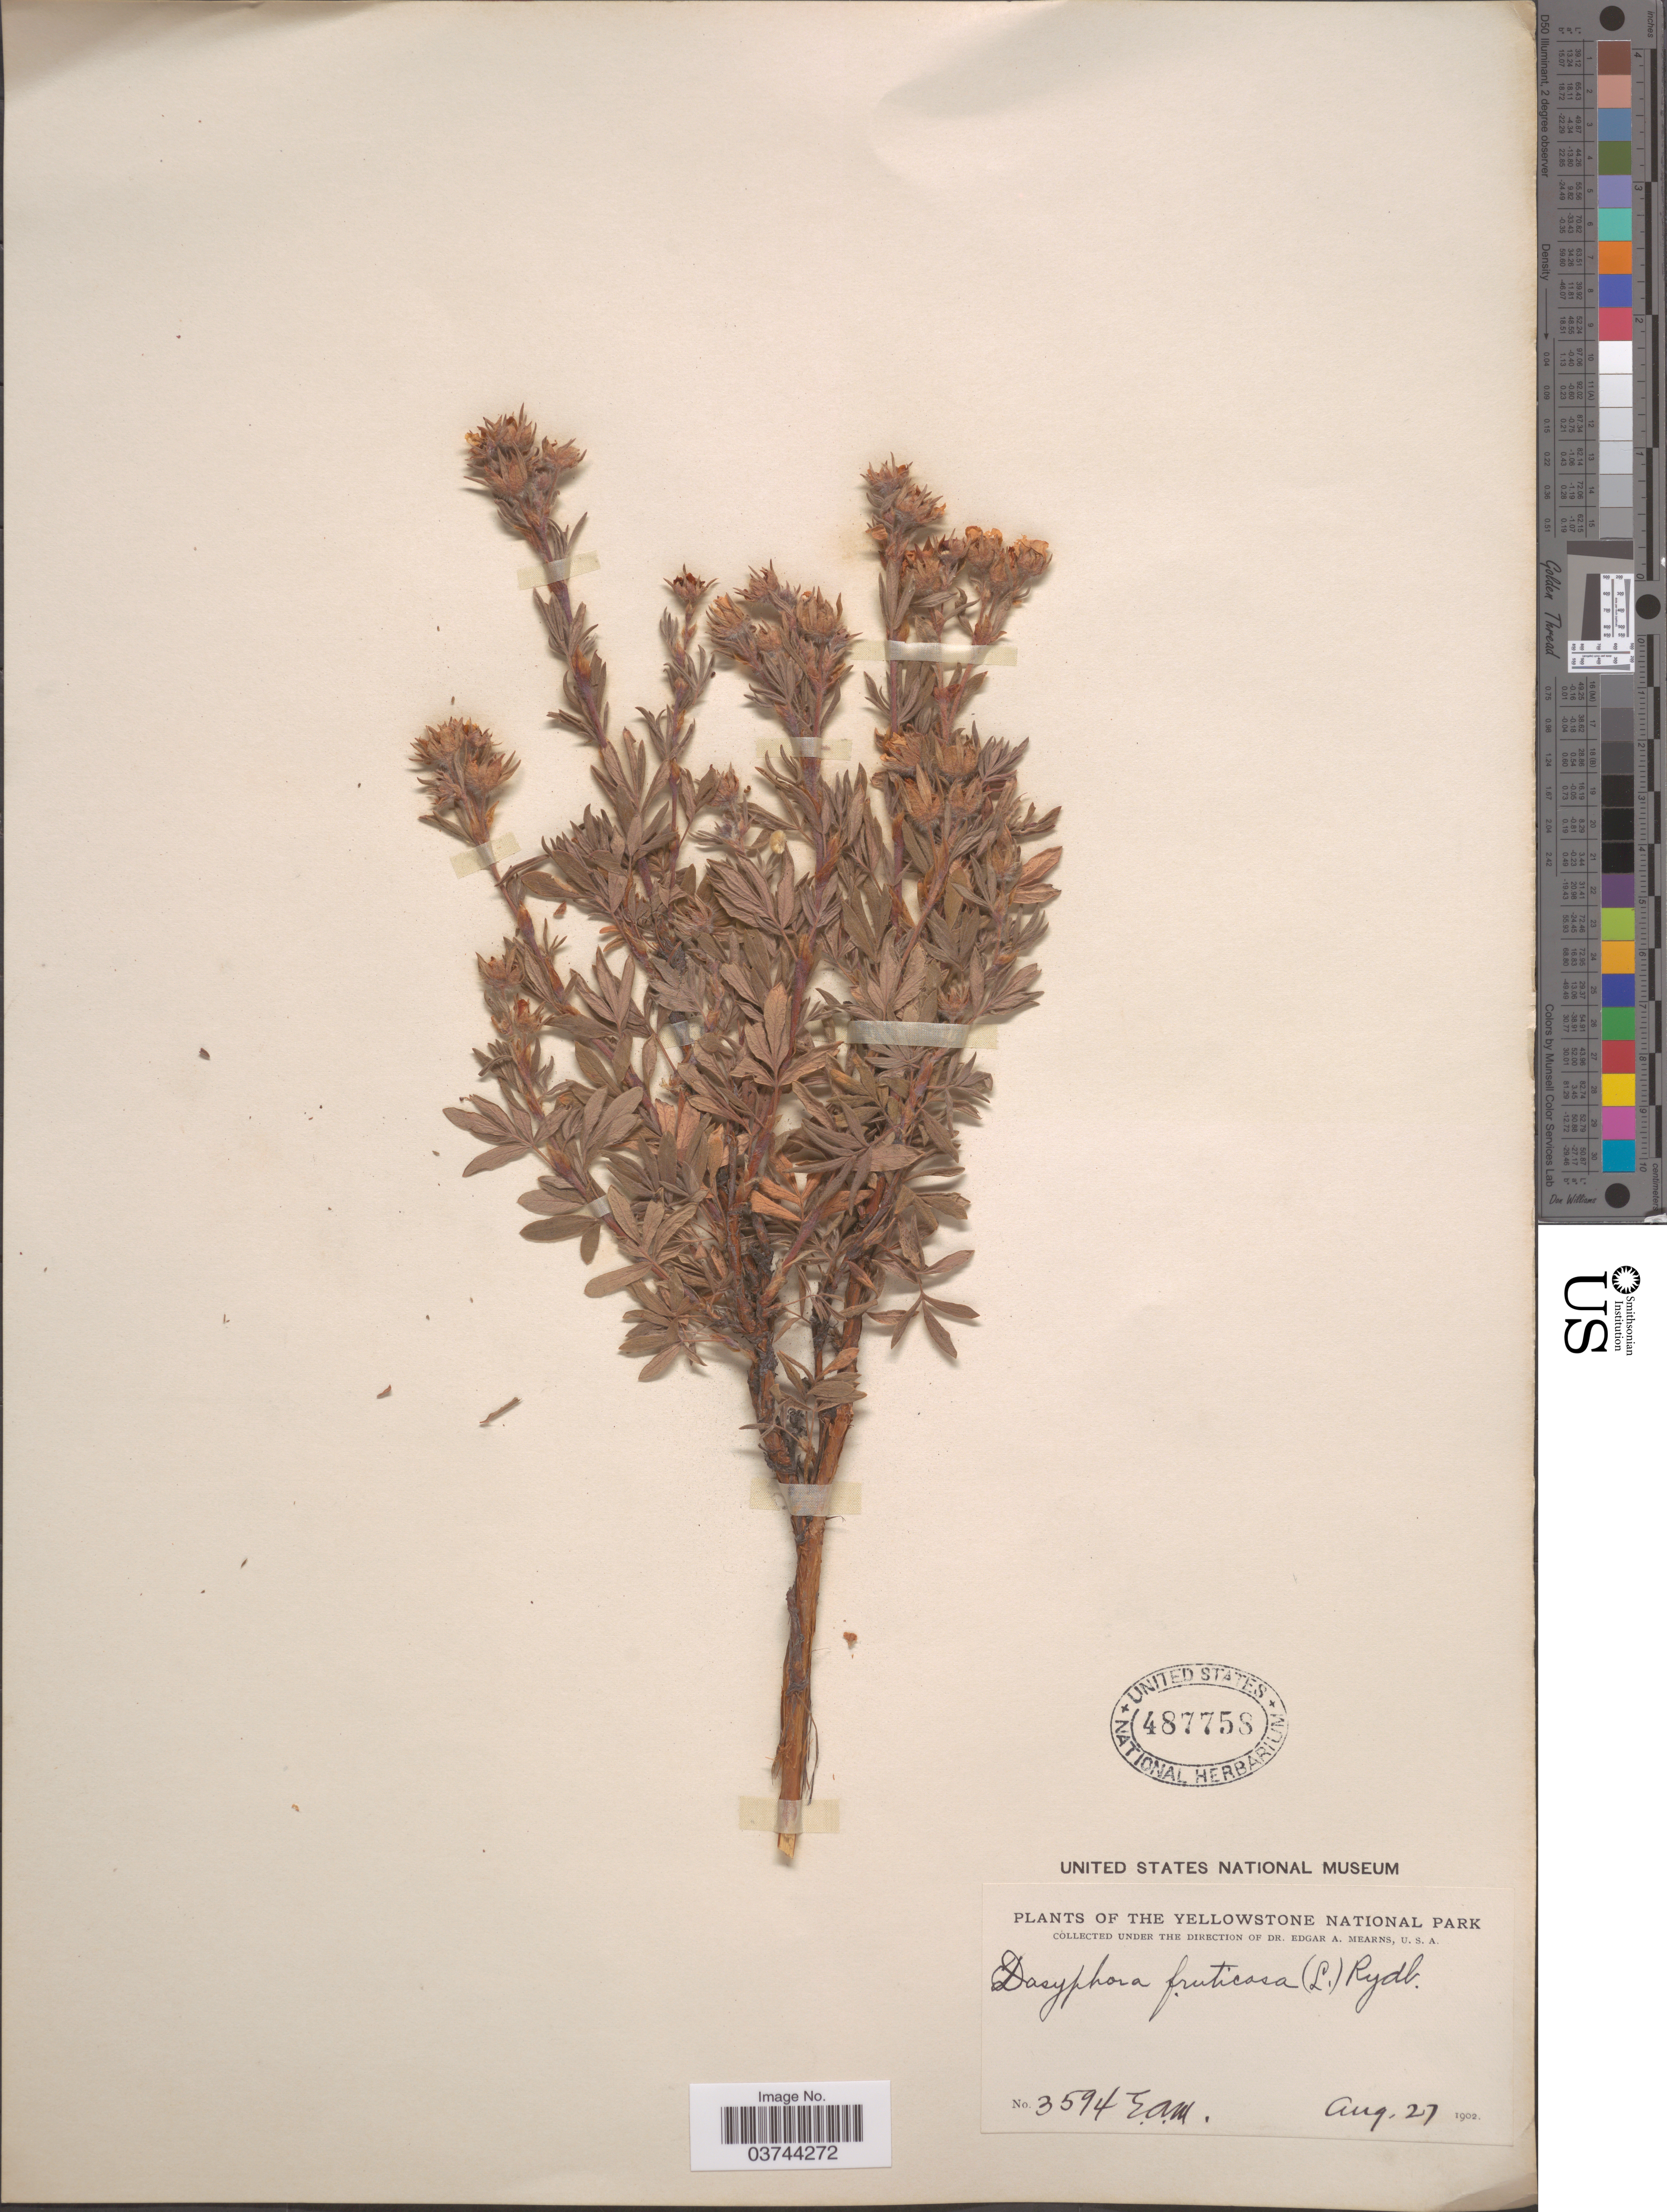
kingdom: Plantae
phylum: Tracheophyta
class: Magnoliopsida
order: Rosales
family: Rosaceae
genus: Dasiphora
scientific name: Dasiphora fruticosa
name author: (L.) Rydb.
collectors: E. A. Mearns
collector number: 3594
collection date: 1902-08-27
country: United States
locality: The Yellowstone National Park.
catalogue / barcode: US 487758